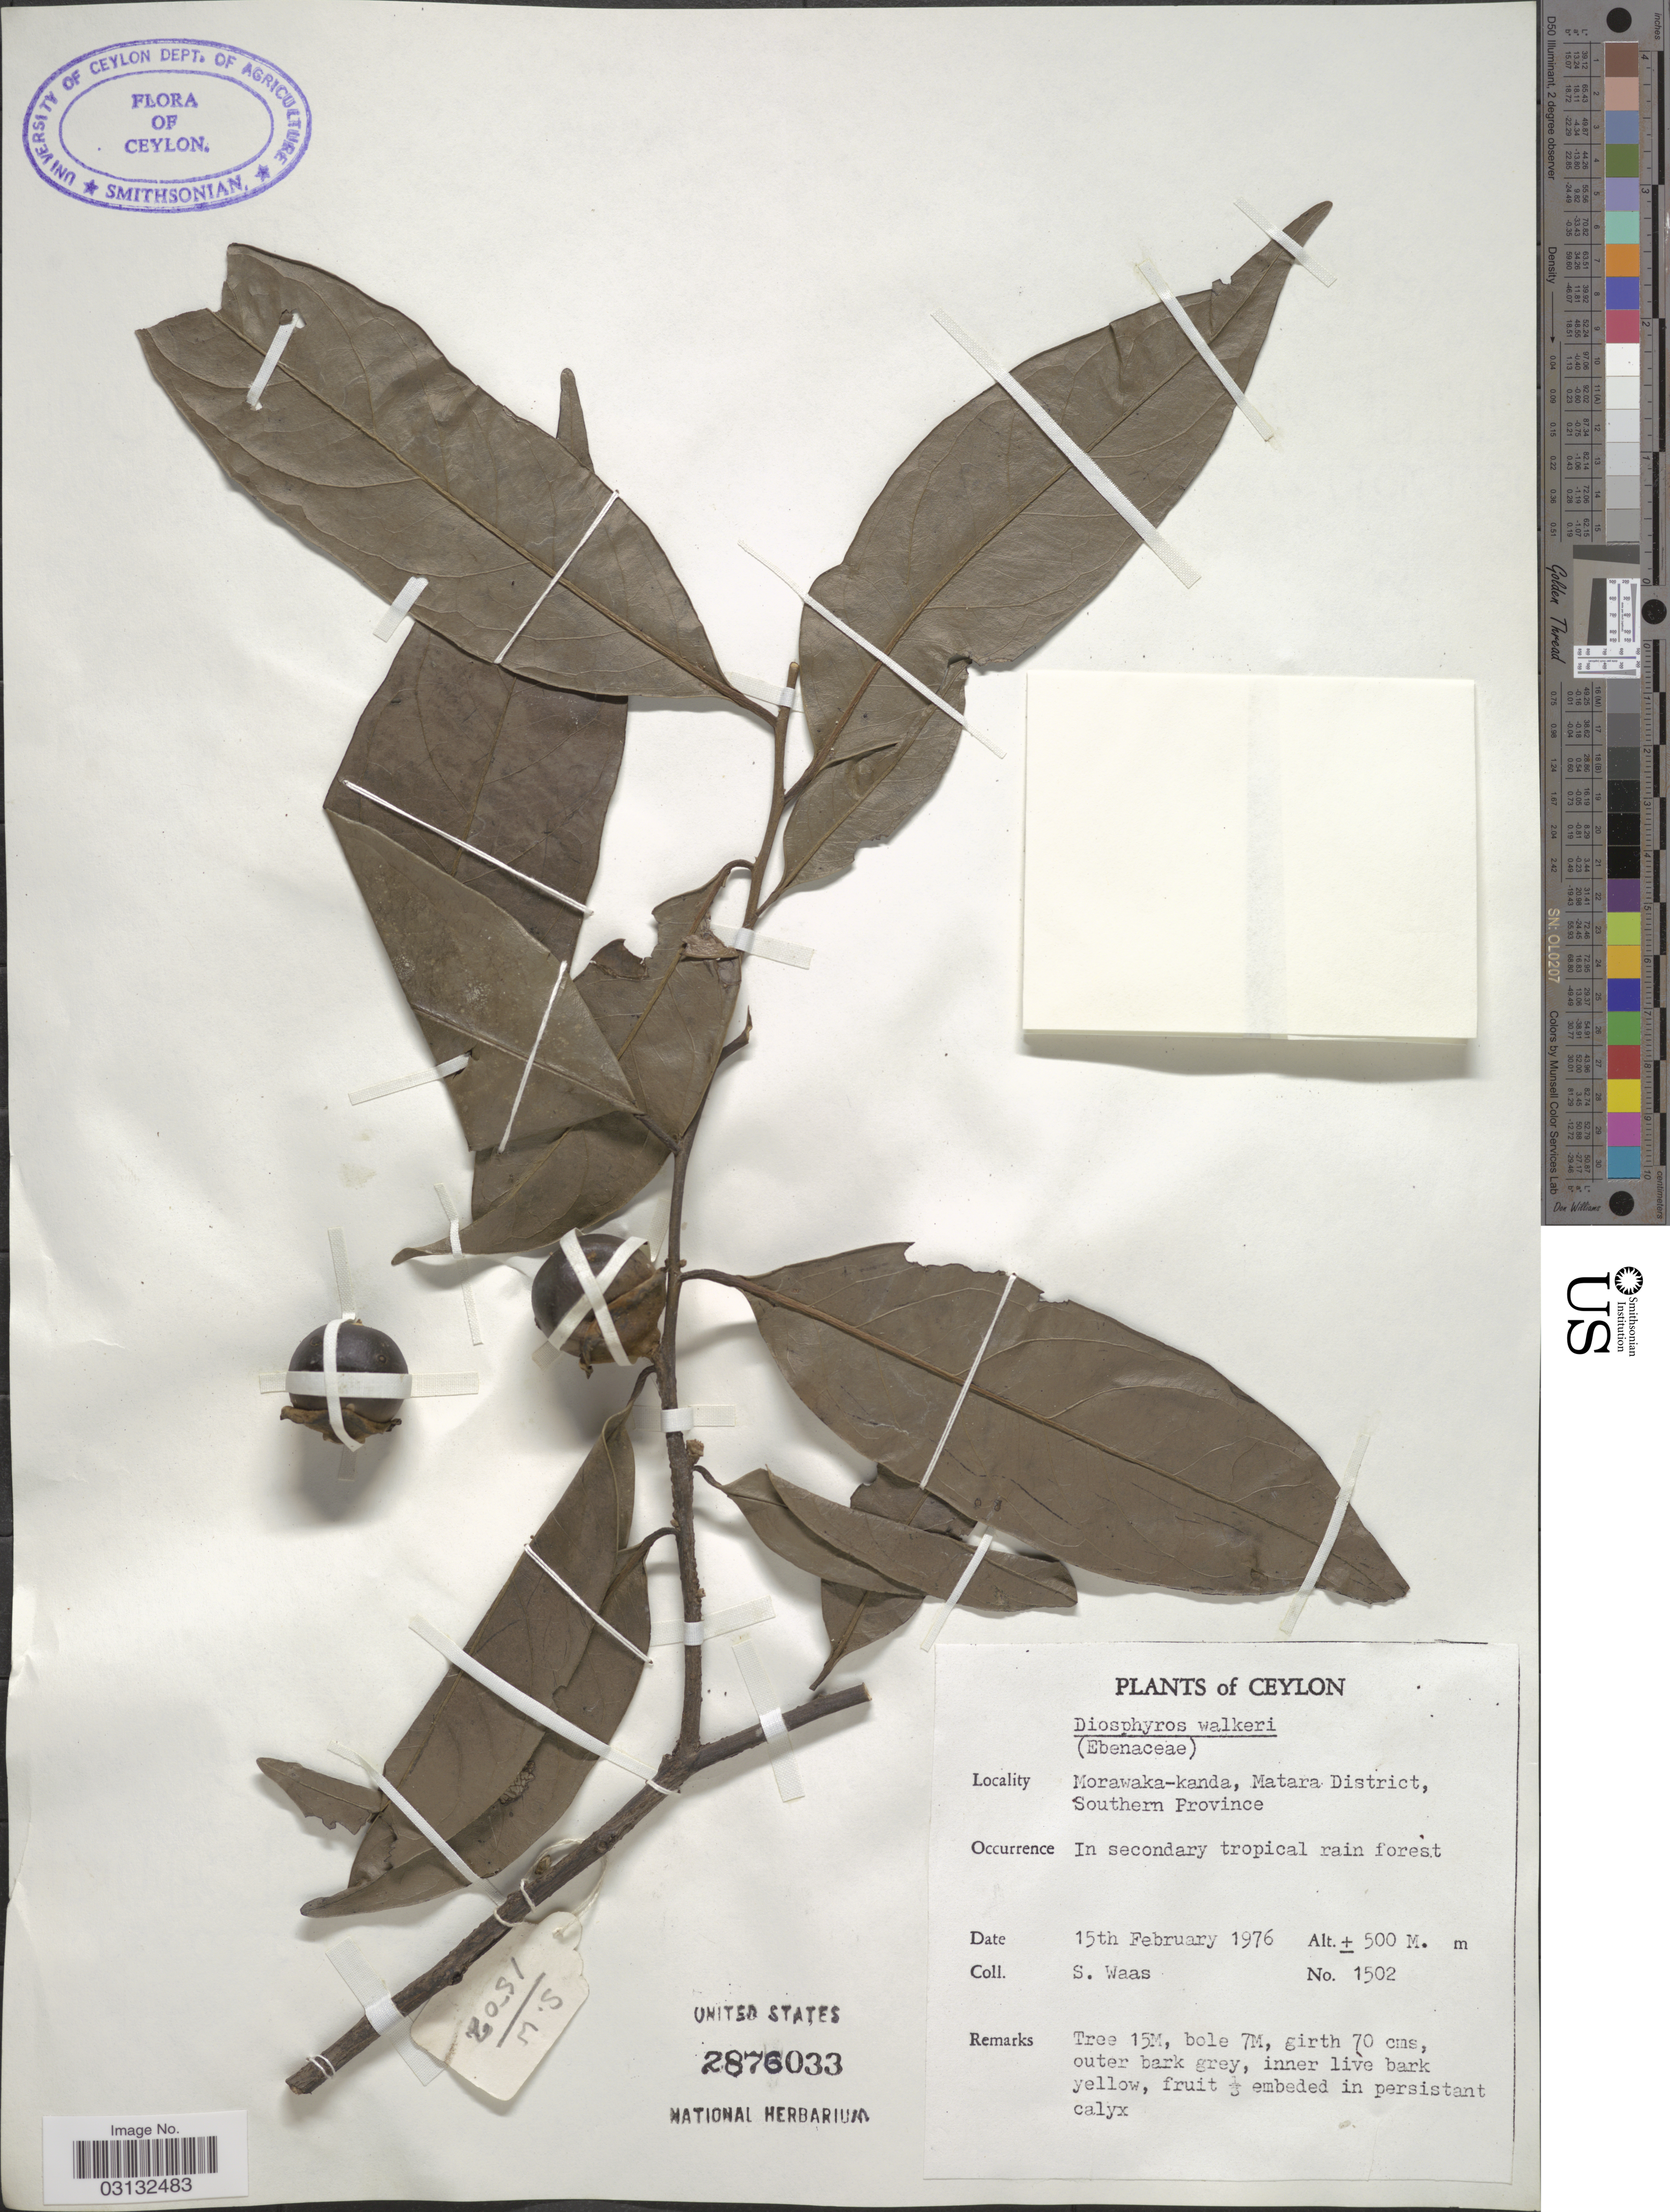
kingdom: Plantae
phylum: Tracheophyta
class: Magnoliopsida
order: Ericales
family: Ebenaceae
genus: Diospyros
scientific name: Diospyros walkeri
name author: (Wight) Gürke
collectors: S. Waas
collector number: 1502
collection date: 1976-02-15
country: Sri Lanka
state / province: Southern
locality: Ceylon. Morawaka-kanda, Matara District.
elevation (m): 500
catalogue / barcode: US 2876033